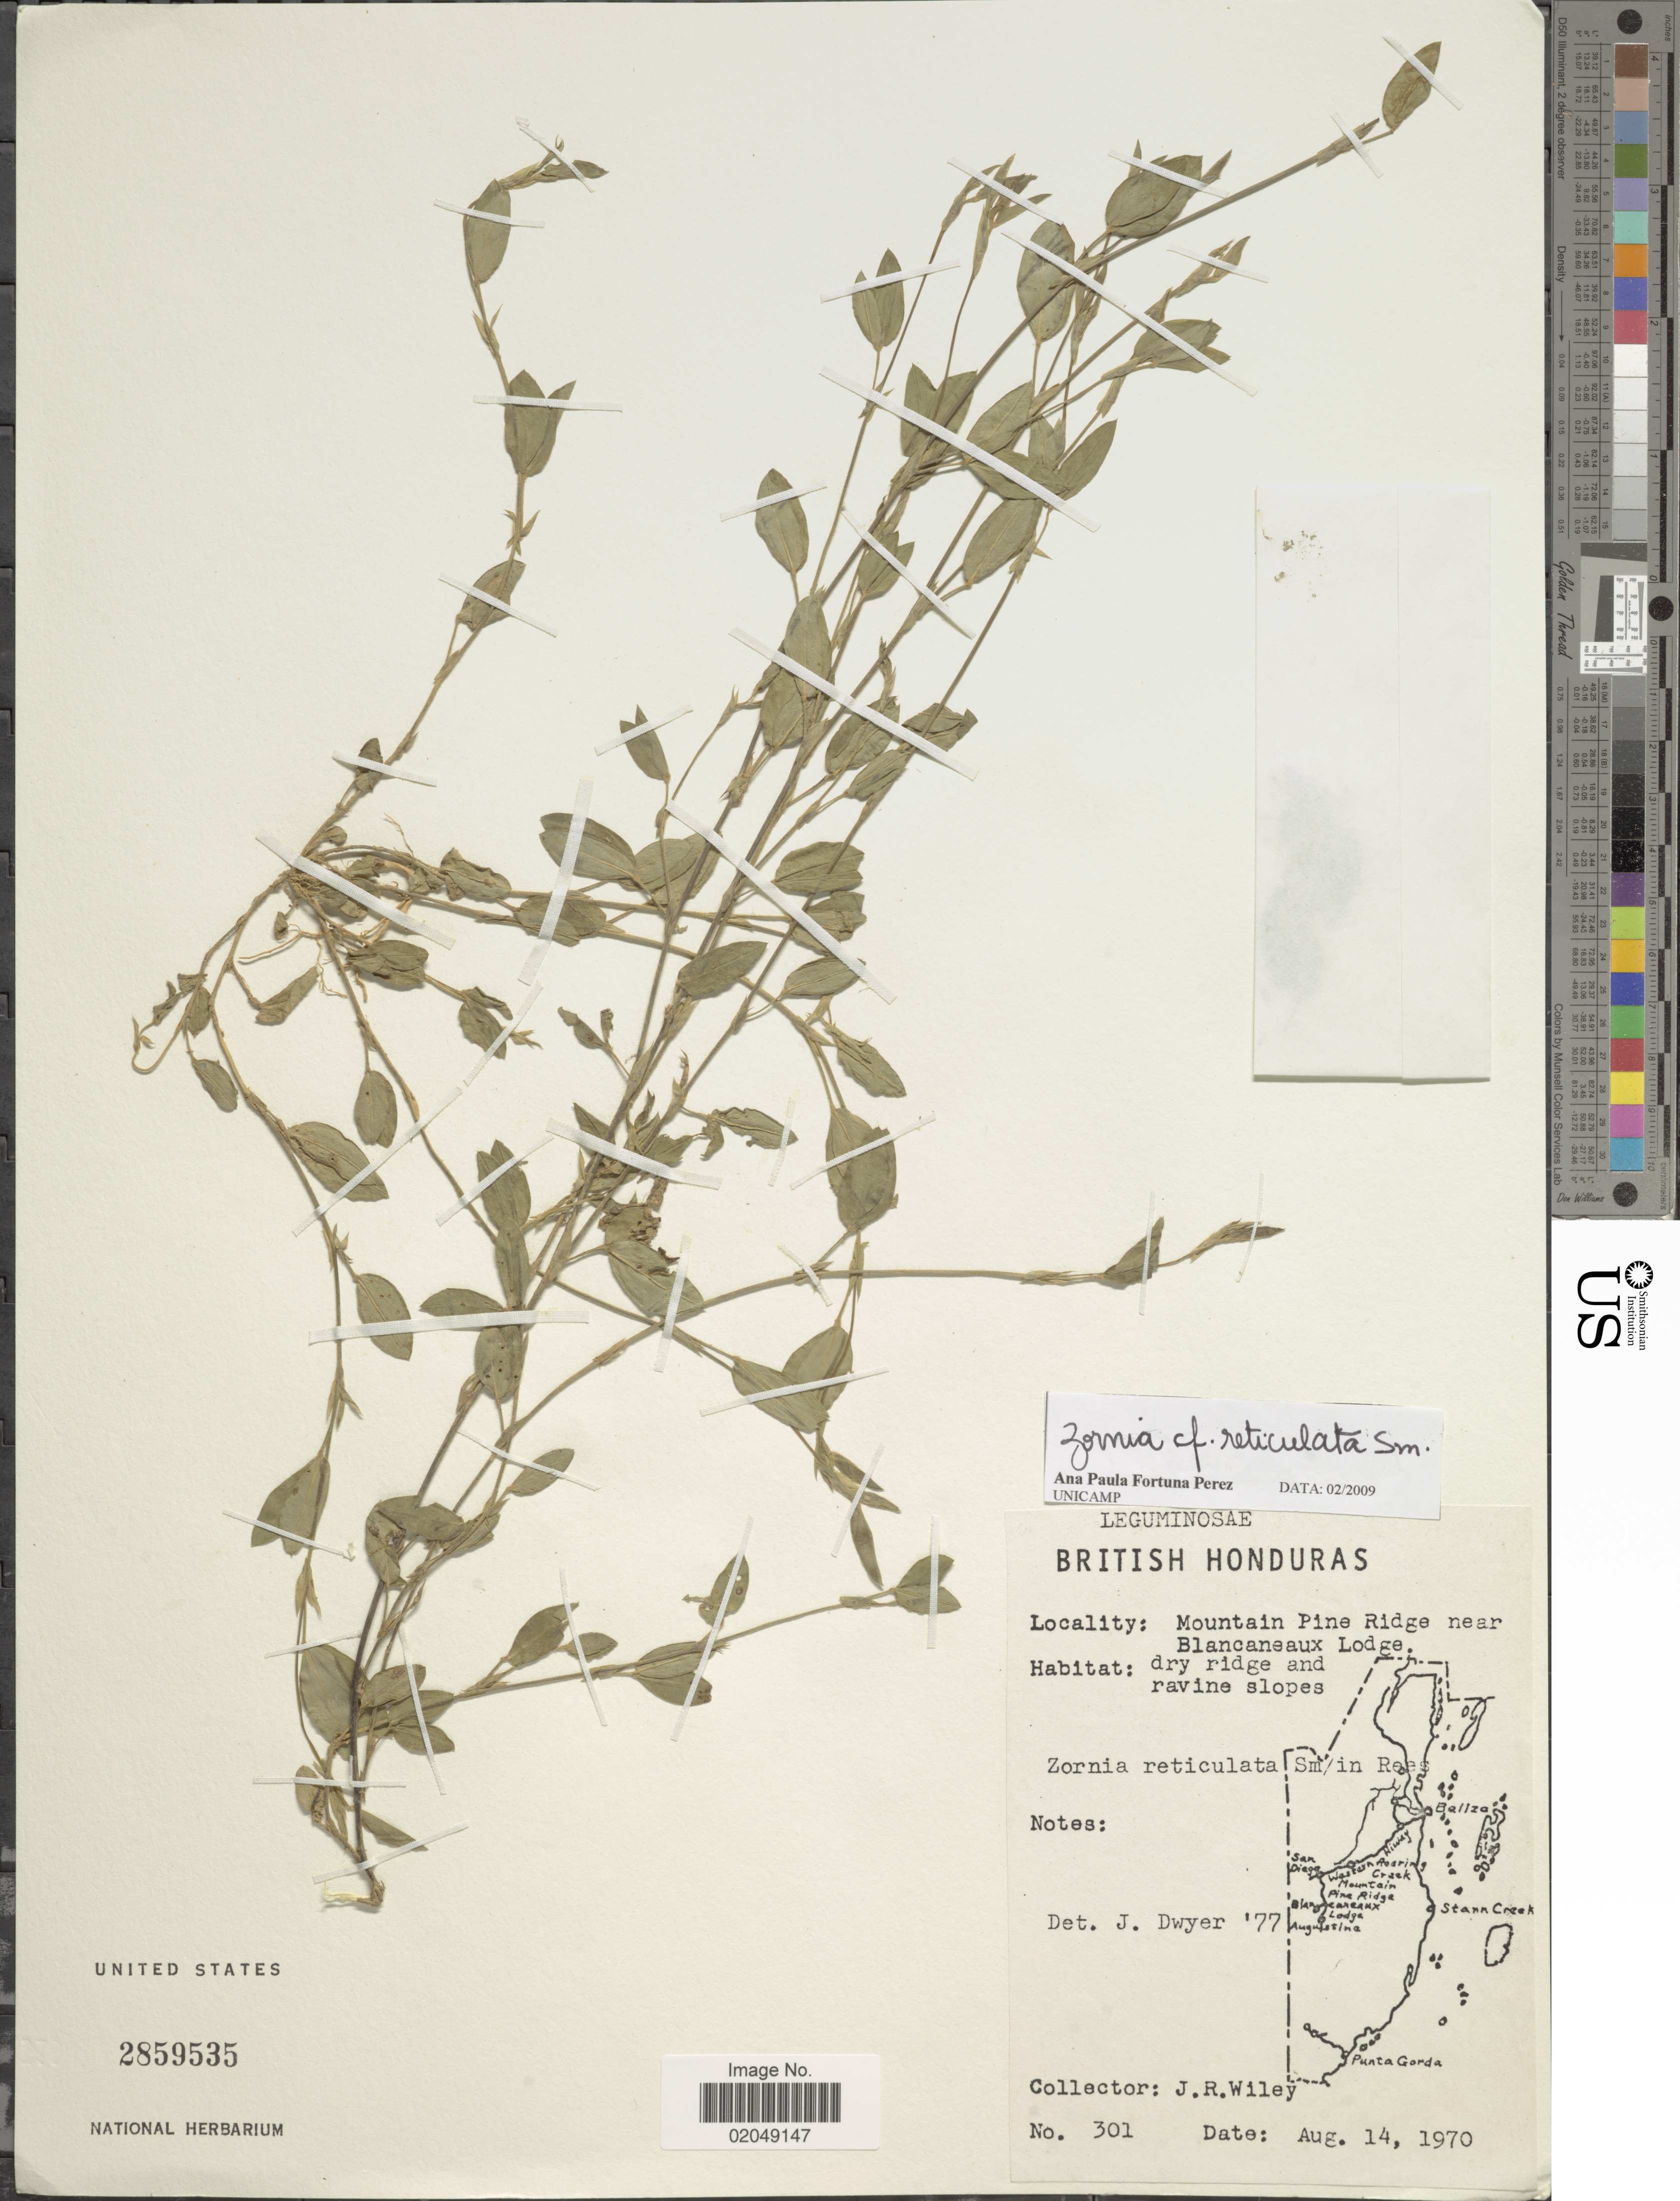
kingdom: Plantae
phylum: Tracheophyta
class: Magnoliopsida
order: Fabales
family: Fabaceae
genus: Zornia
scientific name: Zornia reticulata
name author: Sm.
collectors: J. Wiley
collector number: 301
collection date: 1970-08-14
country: Belize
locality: British Honduras, Mountain Pine Ridge neare Blancaneaux Lodge, dry ridge and ravine slopes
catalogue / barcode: US 2859535